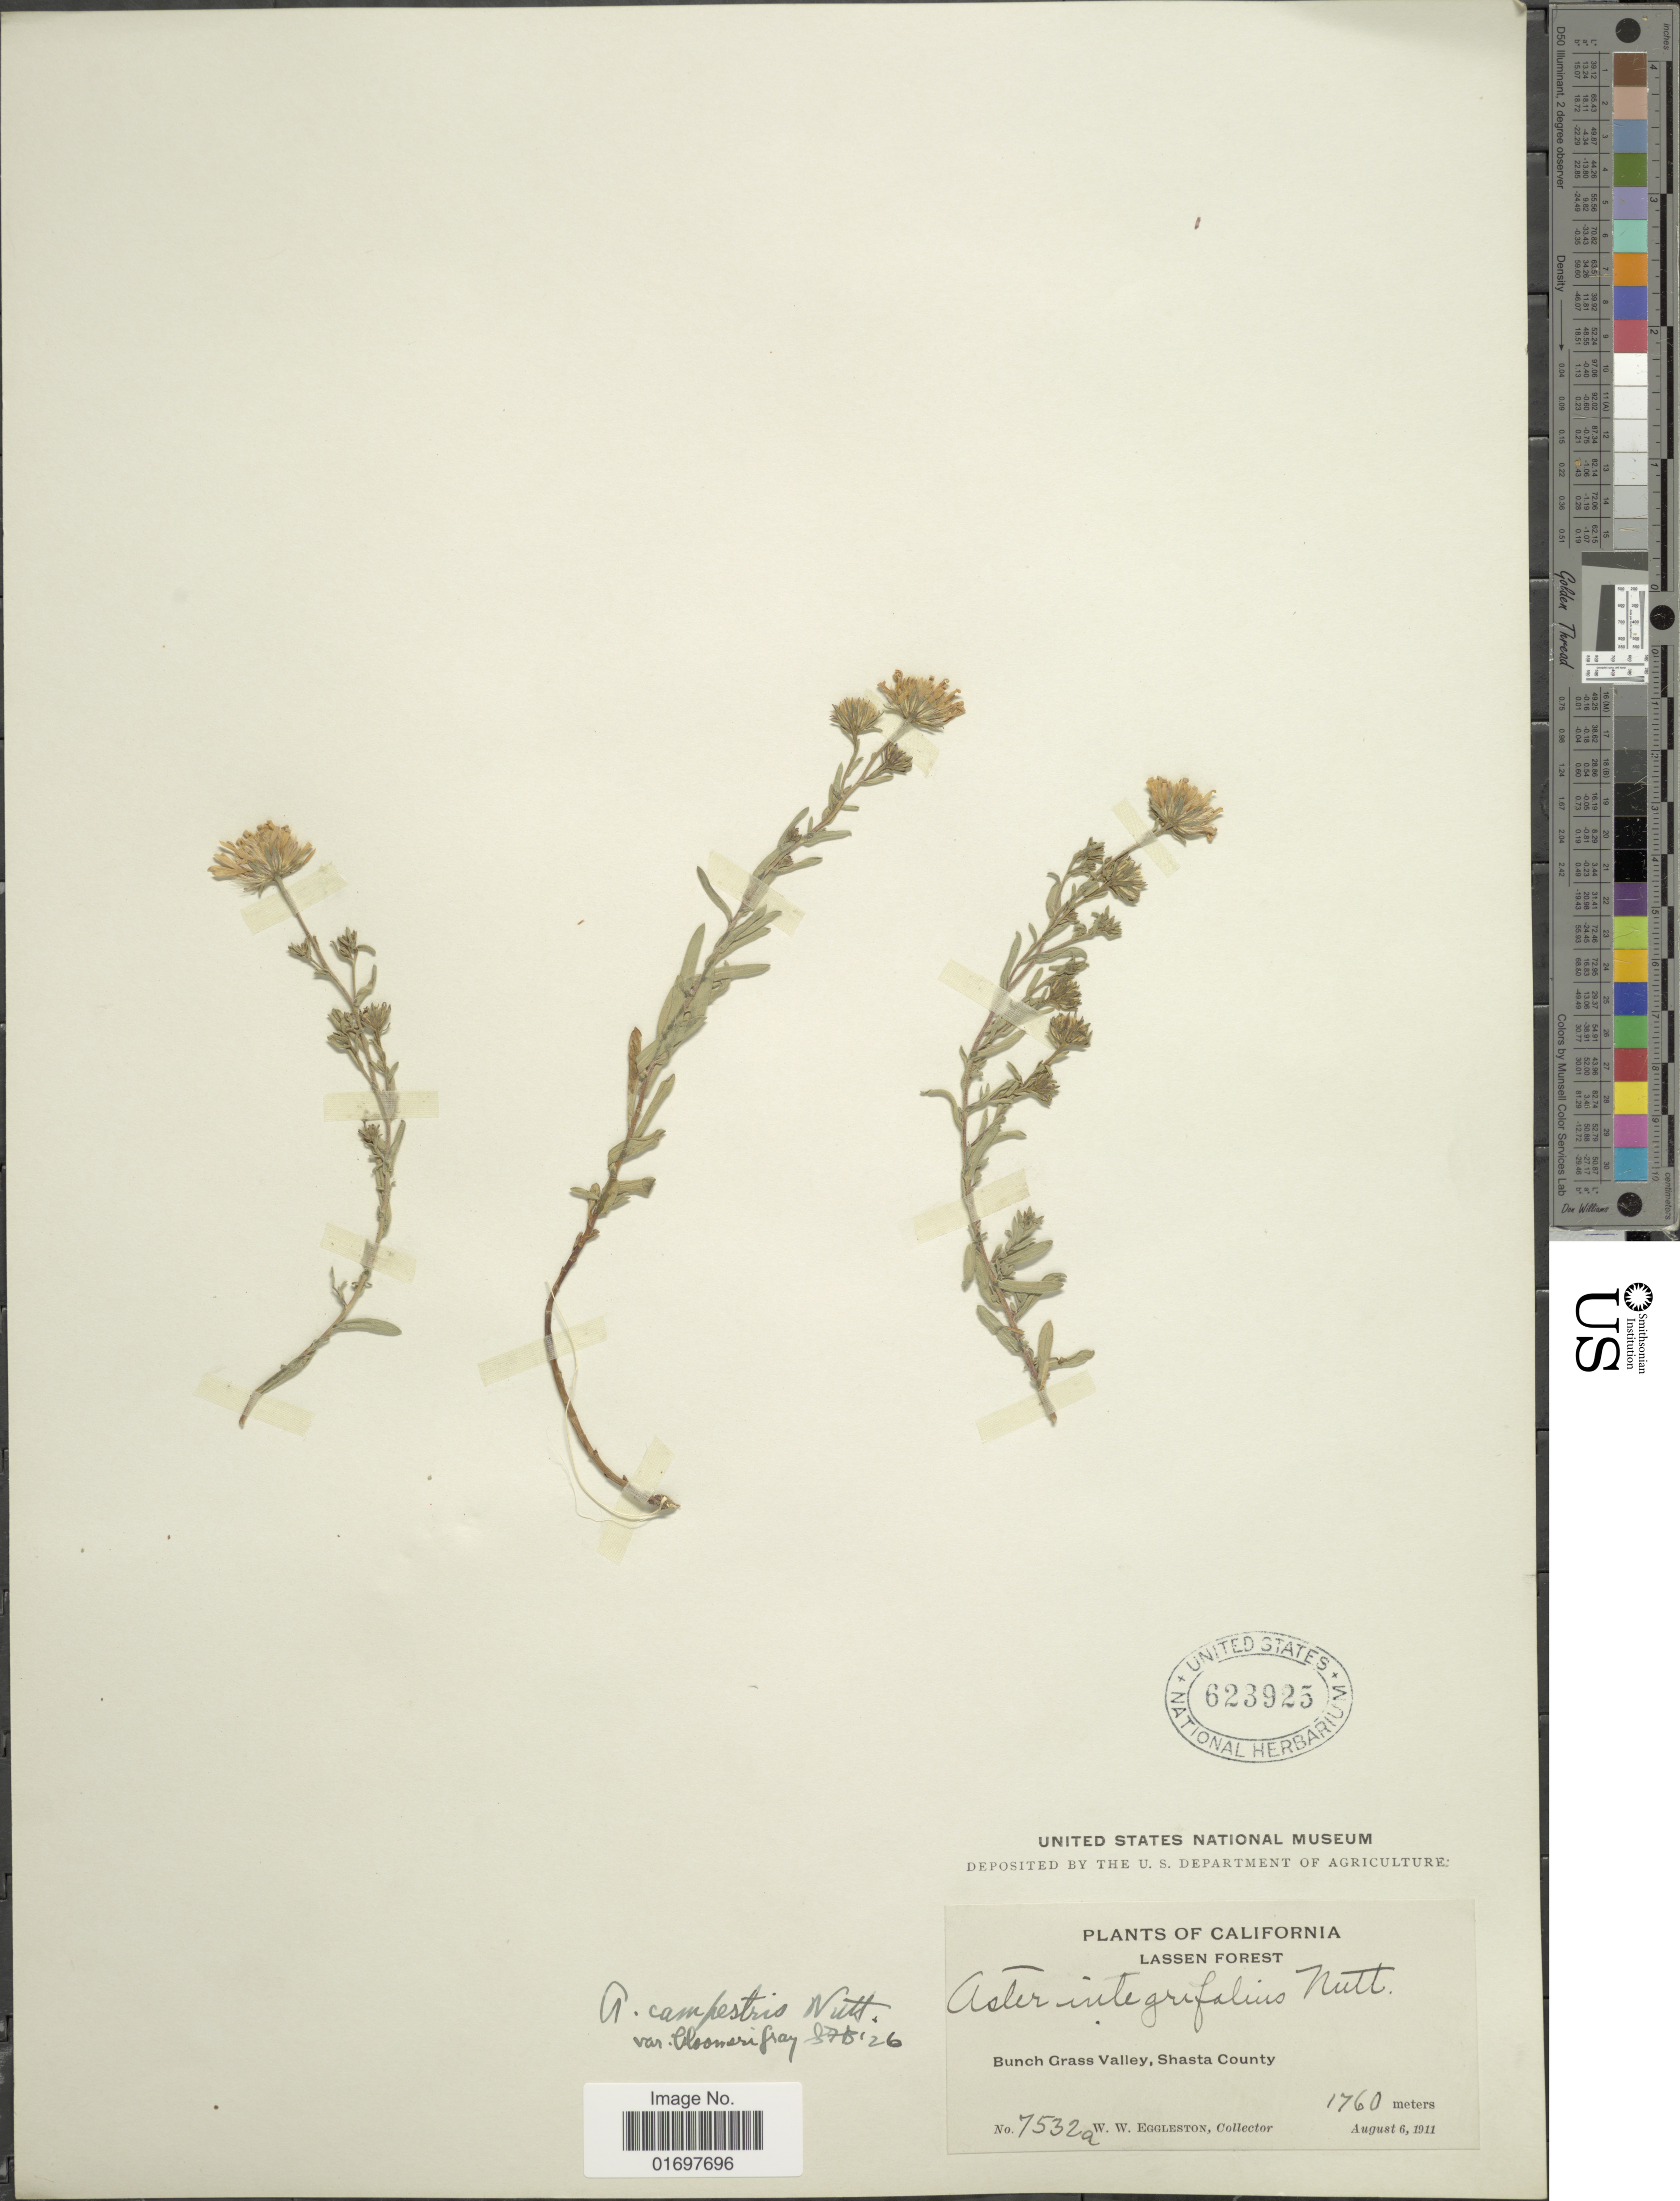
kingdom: Plantae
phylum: Tracheophyta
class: Magnoliopsida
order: Asterales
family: Asteraceae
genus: Symphyotrichum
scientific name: Symphyotrichum campestre var. bloomeri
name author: (A. Gray) G.L. Nesom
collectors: W. W. Eggleston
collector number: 7532a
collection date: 1911-08-06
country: United States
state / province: California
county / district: Shasta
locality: Lassen Forest, Bunch Grass Valley, Shasta County.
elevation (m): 1760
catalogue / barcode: US 623925